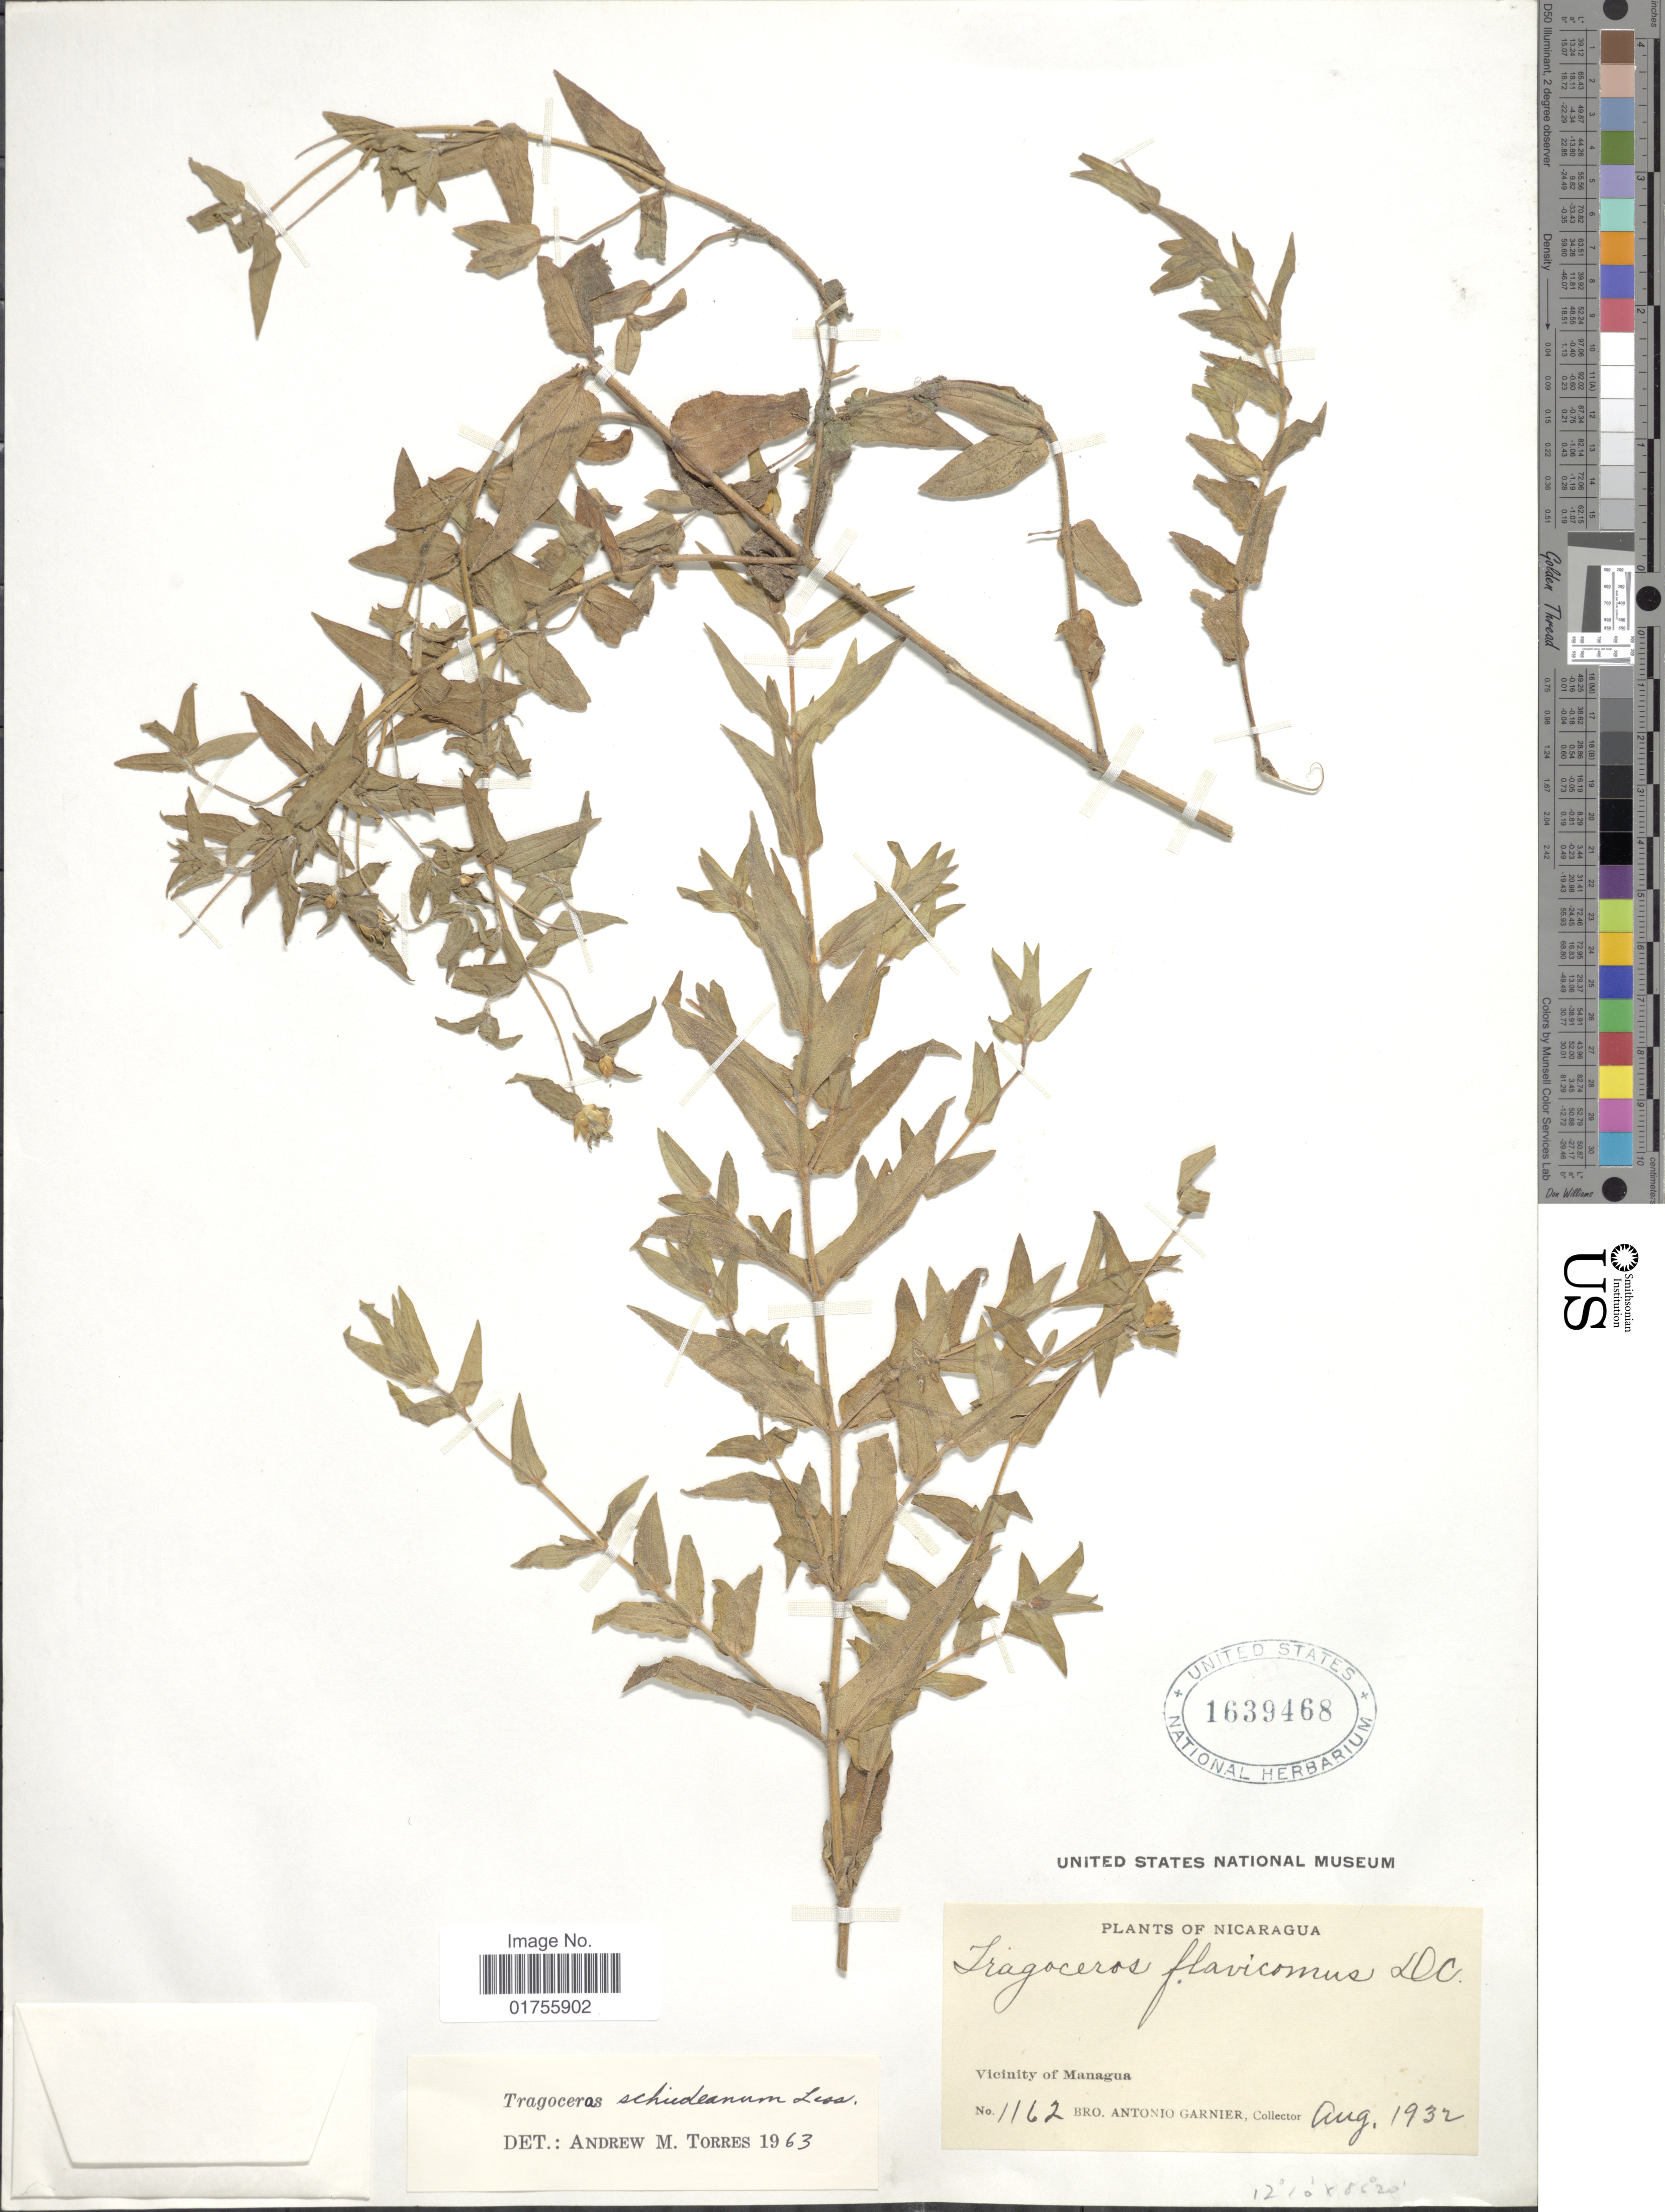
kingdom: Plantae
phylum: Tracheophyta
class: Magnoliopsida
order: Asterales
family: Asteraceae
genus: Tragoceros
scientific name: Tragoceros schiedeanum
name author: Less.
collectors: Bro. A. Garnier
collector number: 1162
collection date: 1932-08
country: Nicaragua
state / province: Managua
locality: Vicinity of Managua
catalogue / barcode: US 1639468